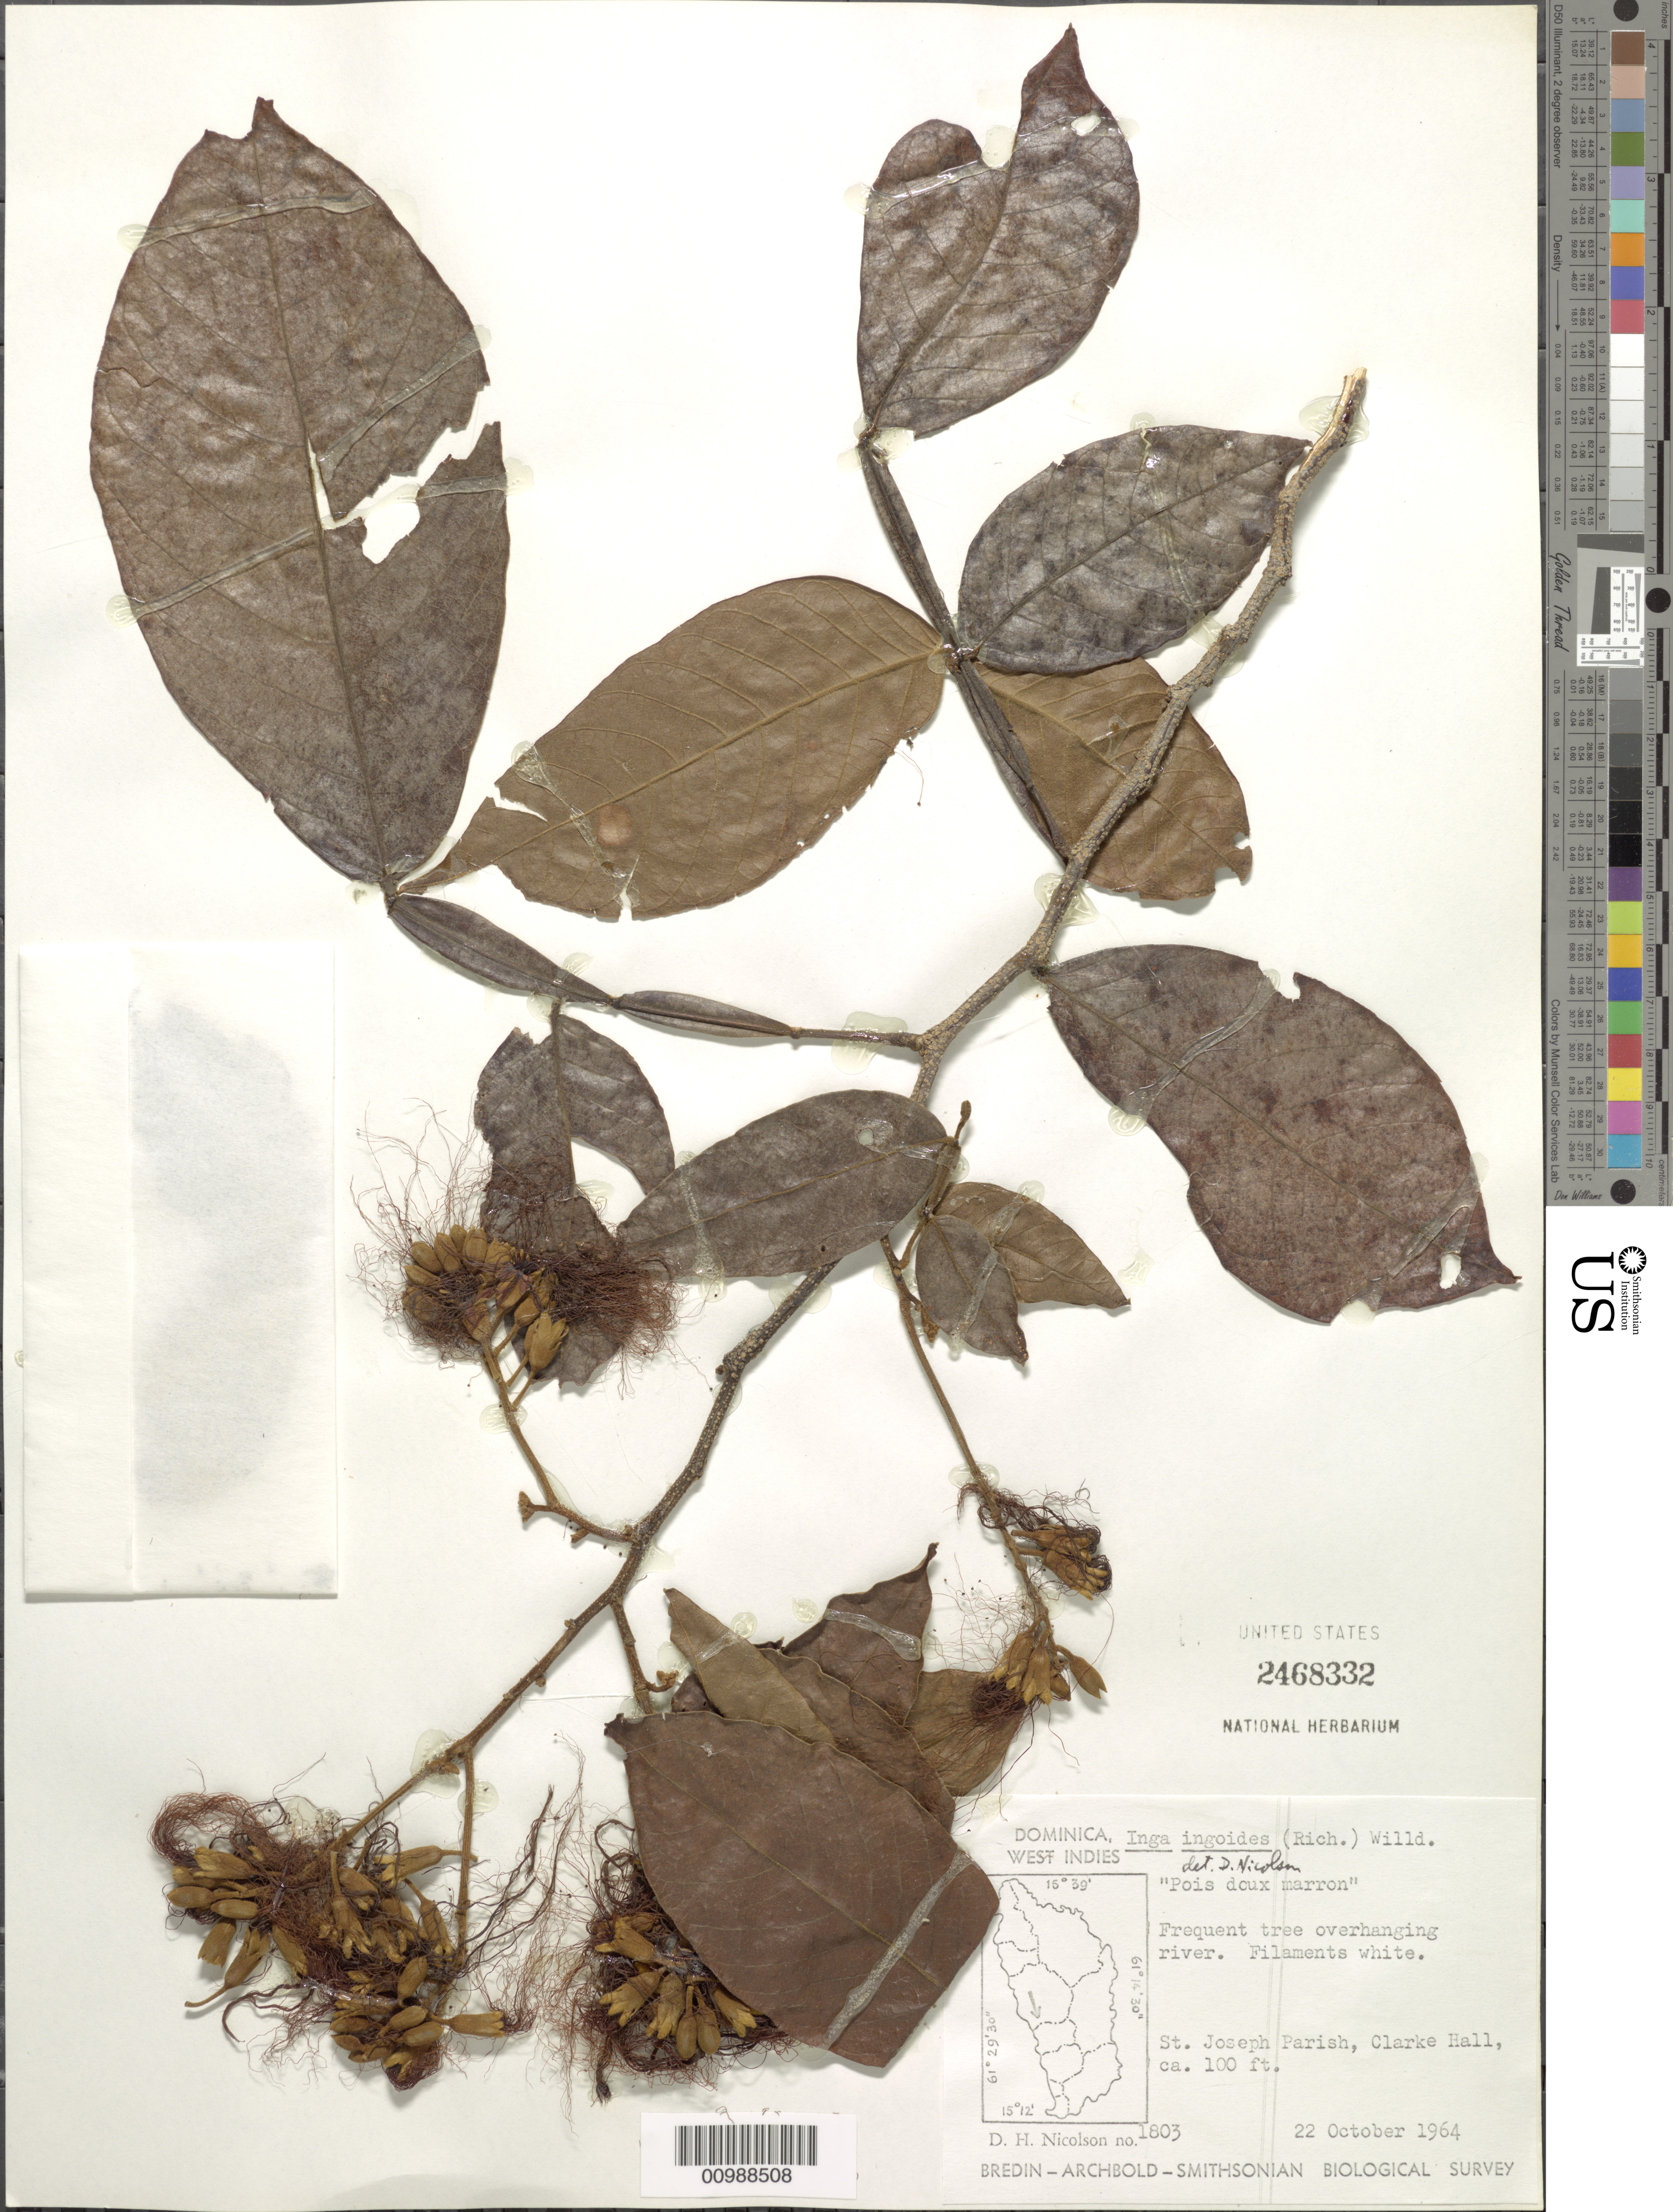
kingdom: Plantae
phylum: Tracheophyta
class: Magnoliopsida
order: Fabales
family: Fabaceae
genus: Inga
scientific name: Inga ingoides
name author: (Rich.) Willd.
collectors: D. H. Nicolson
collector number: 1803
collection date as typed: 22 Oct 1964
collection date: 1964-10-22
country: Dominica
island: Dominica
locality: Clarke Hall.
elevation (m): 30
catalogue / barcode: US 2468332